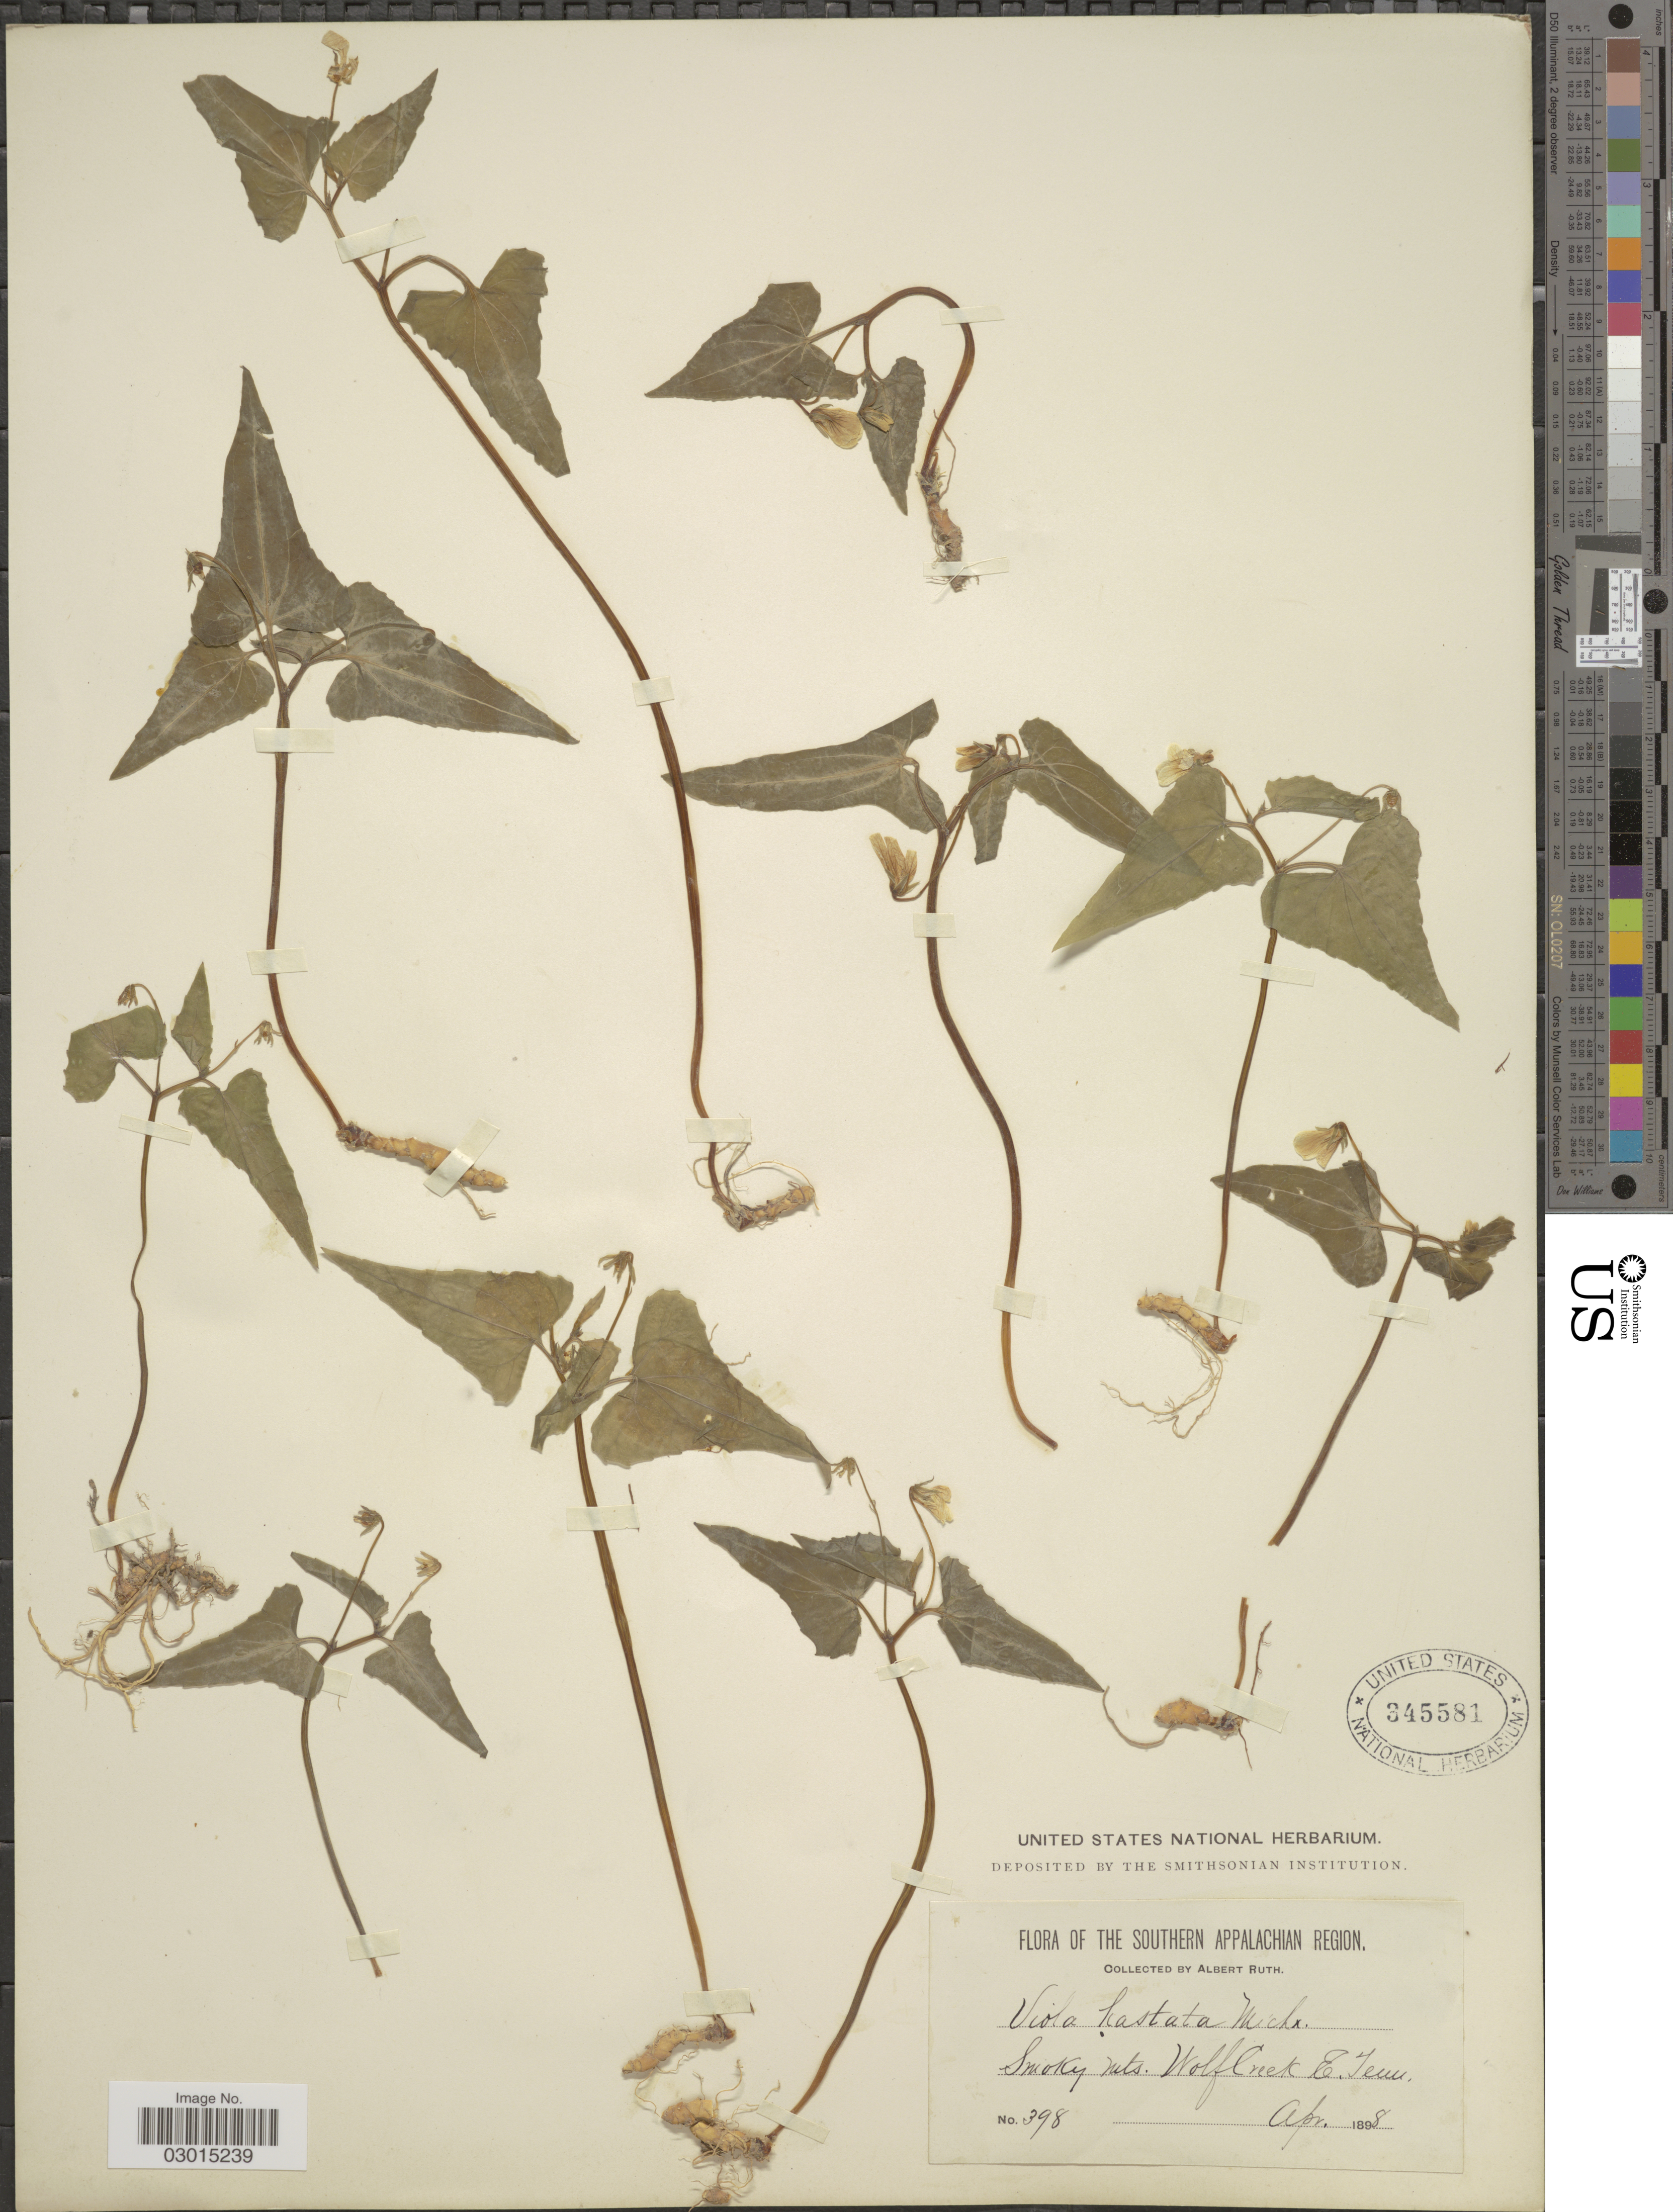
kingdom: Plantae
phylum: Tracheophyta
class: Magnoliopsida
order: Malpighiales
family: Violaceae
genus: Viola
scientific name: Viola hastata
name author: Michx.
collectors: A. Ruth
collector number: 398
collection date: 1898-04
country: United States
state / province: Tennessee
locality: Southern Appalachian Region. Smoky Mts. Wolf Creek E. Tenn.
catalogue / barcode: US 345581